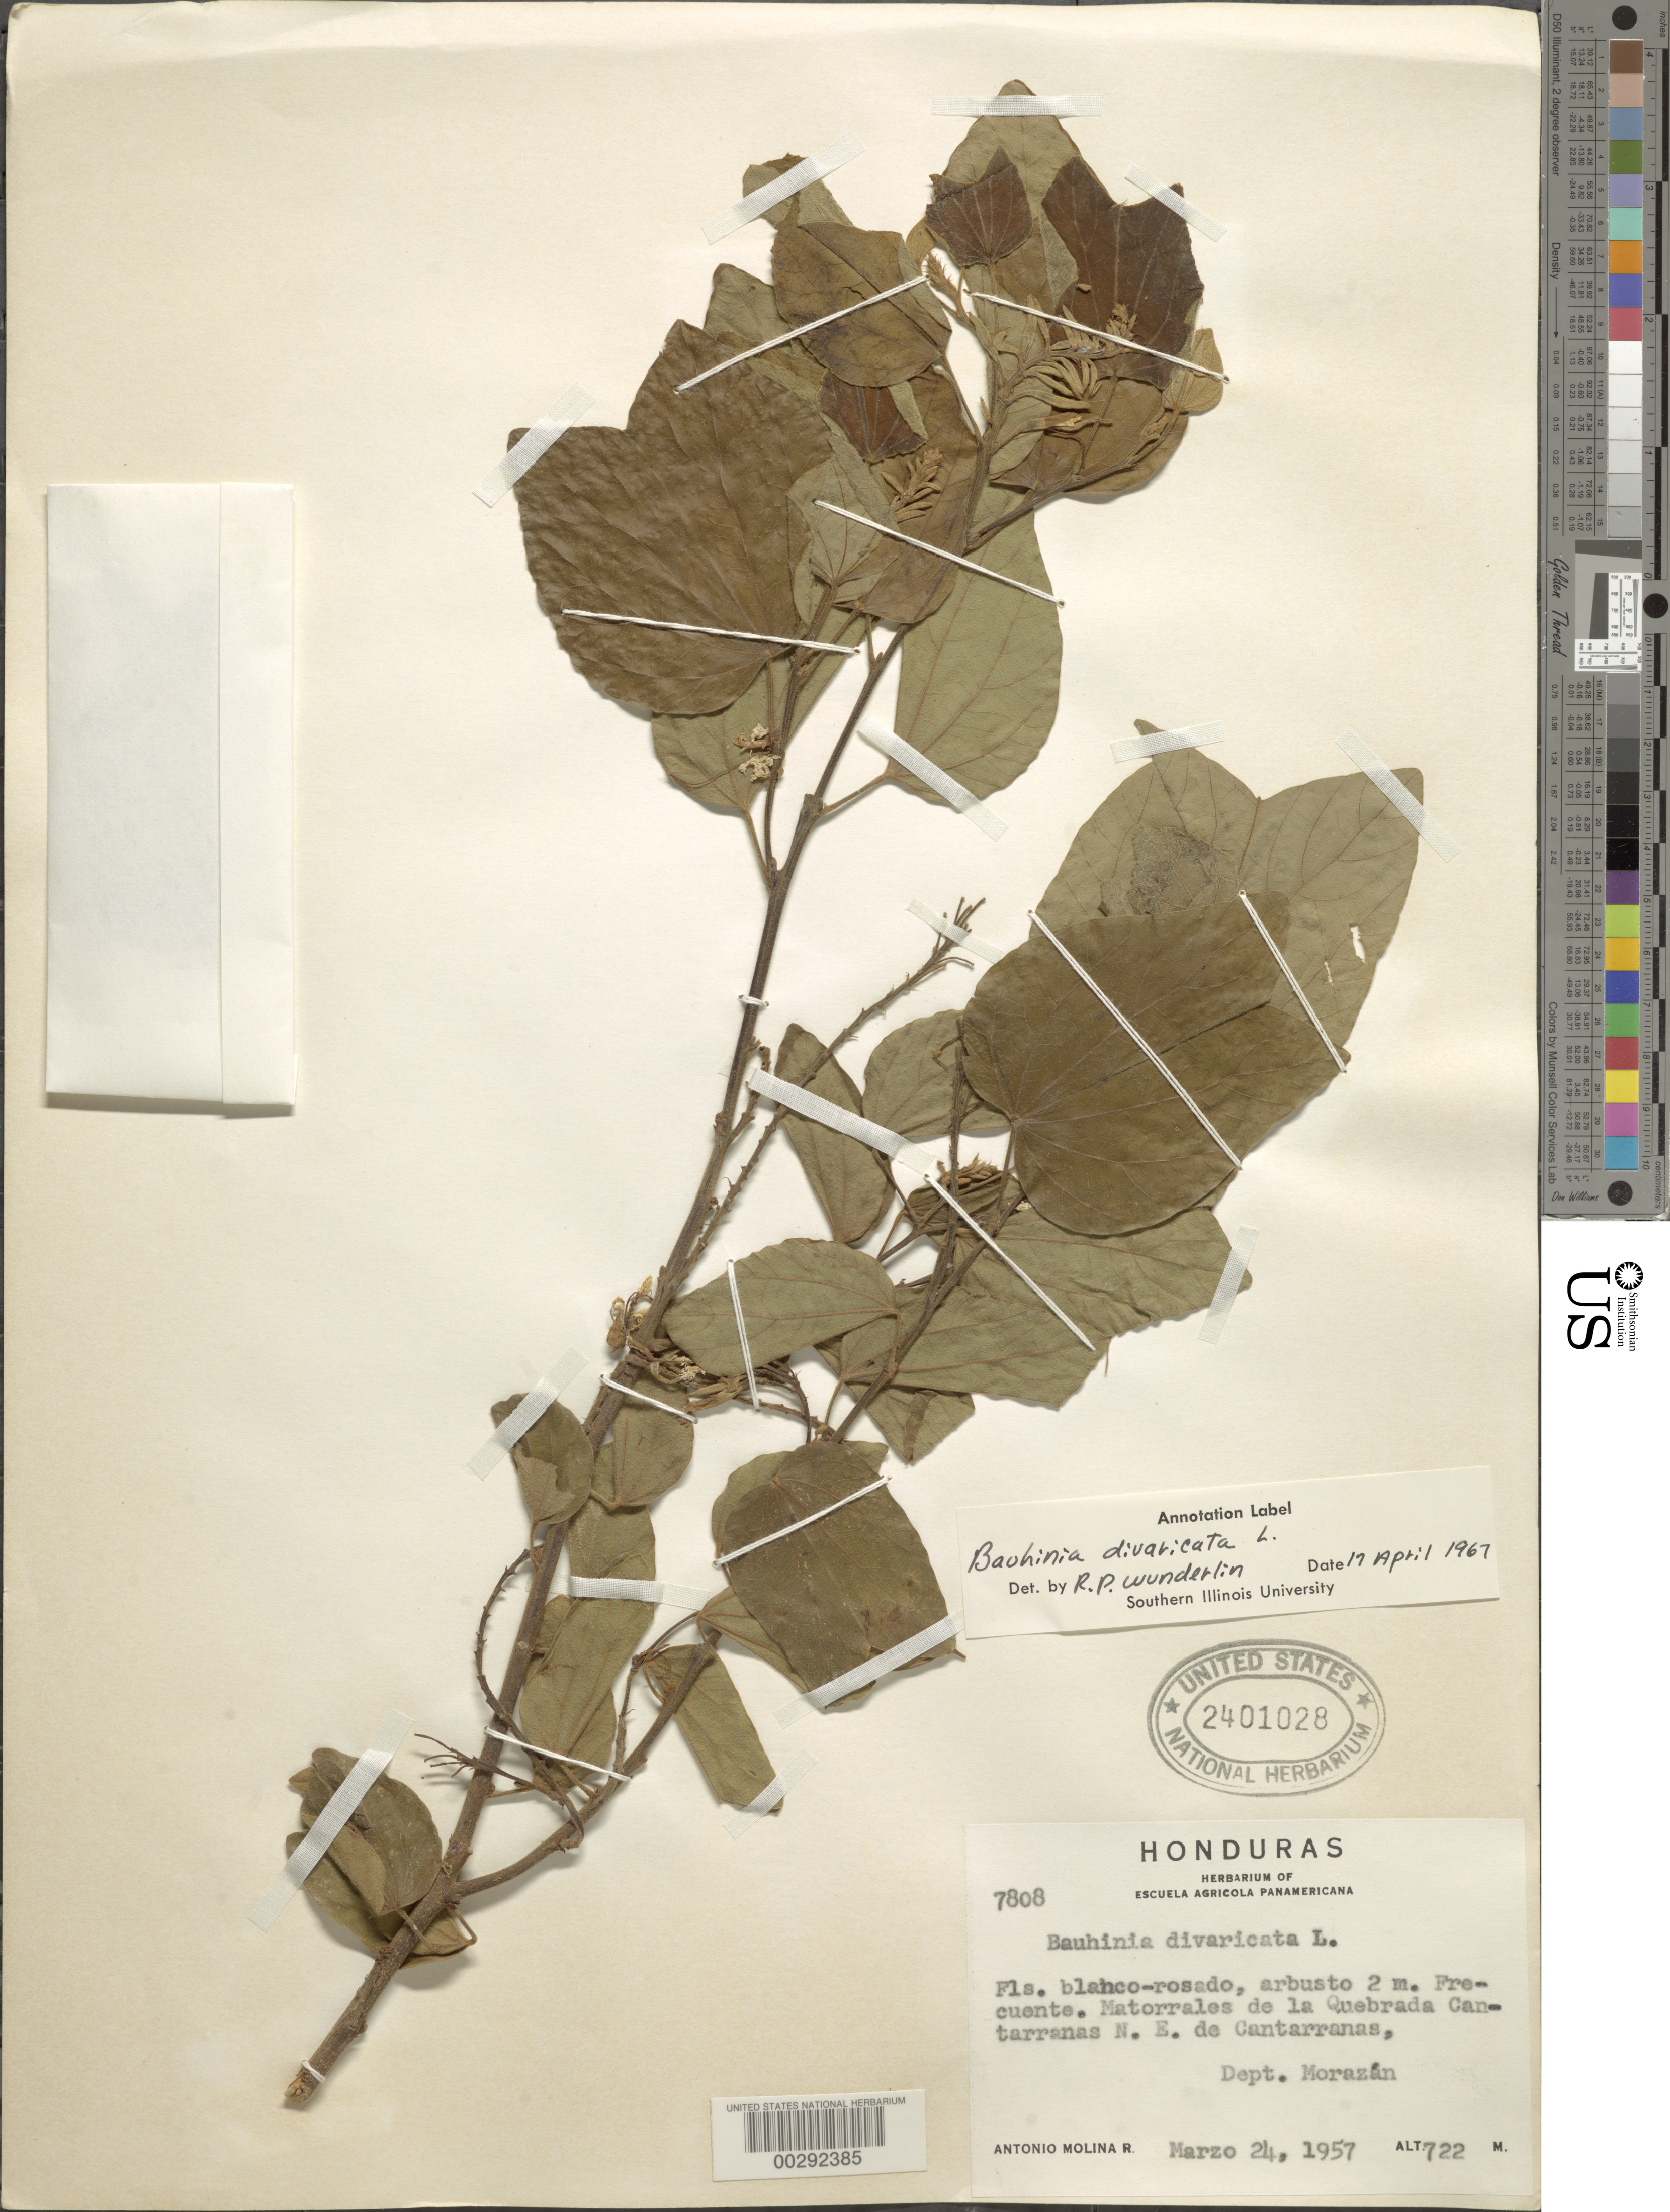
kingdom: Plantae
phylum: Tracheophyta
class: Magnoliopsida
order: Fabales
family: Fabaceae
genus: Bauhinia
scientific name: Bauhinia divaricata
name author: L.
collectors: A. Molina R.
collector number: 7808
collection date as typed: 24 Mar 1957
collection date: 1957-03-24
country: Honduras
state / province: Fco. Morazán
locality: Matorrales de la Quebrada Cantarranas NE of Cantarranas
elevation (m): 722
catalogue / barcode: US 2401028